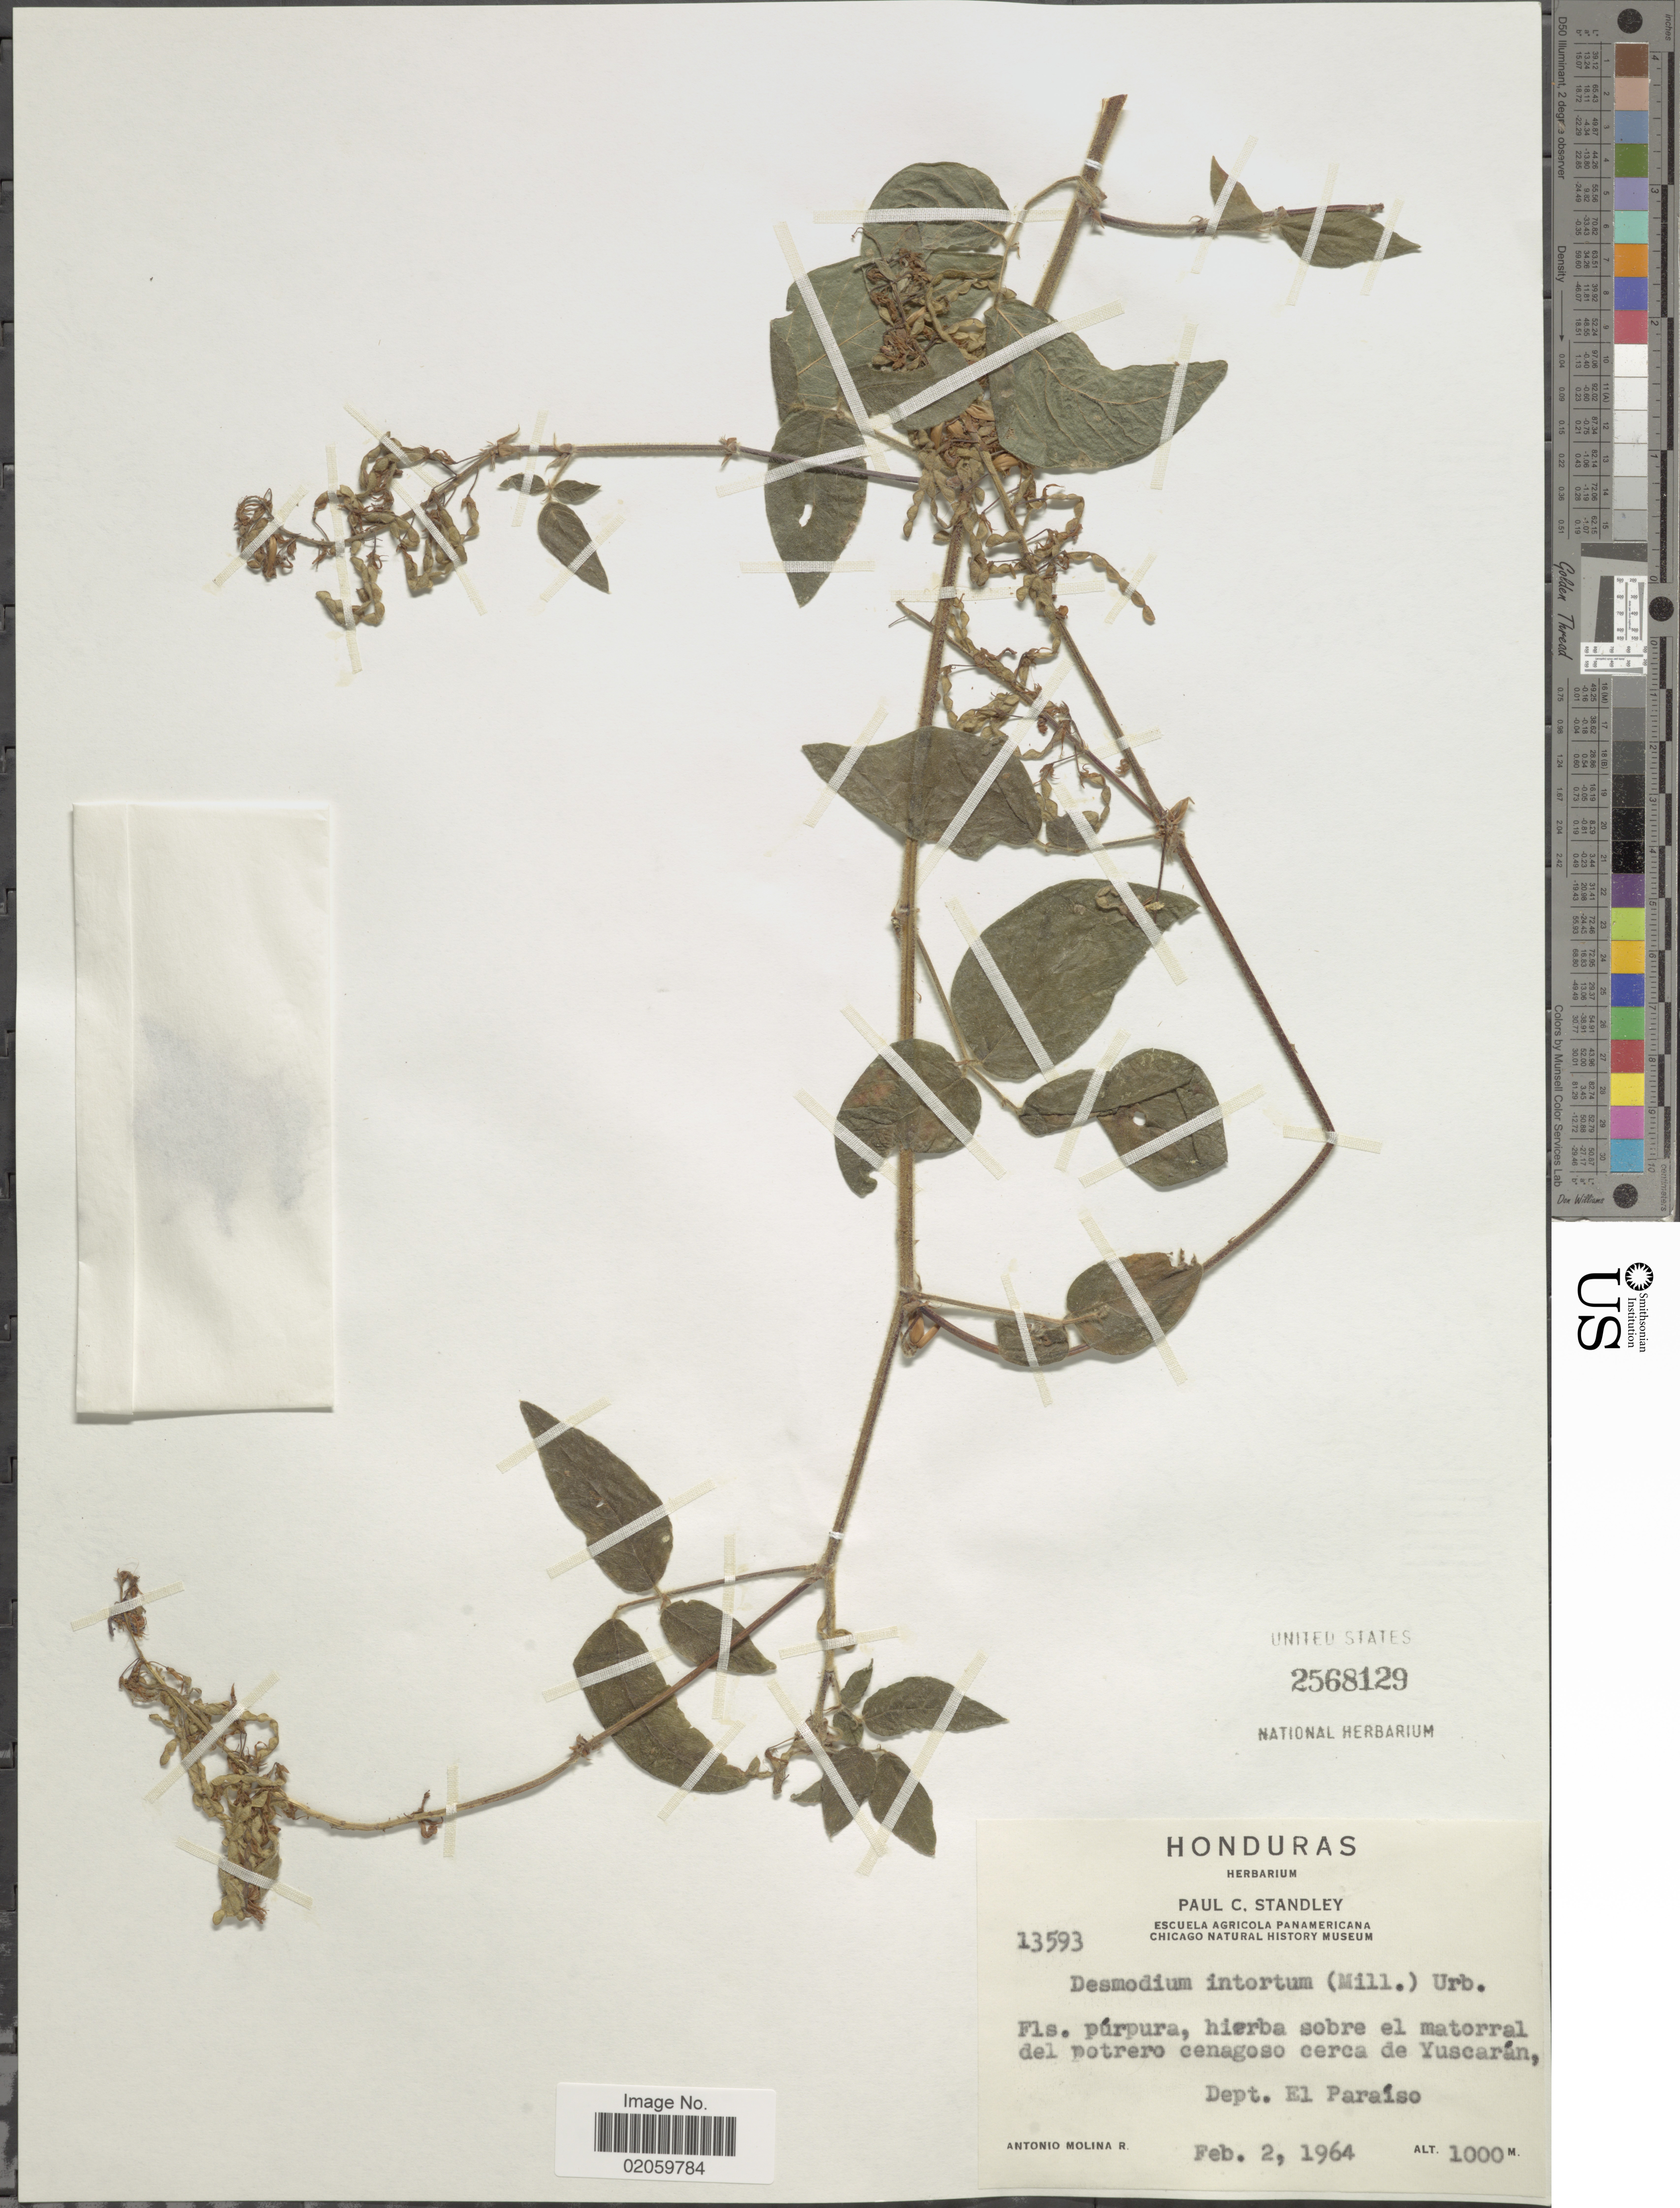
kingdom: Plantae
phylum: Tracheophyta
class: Magnoliopsida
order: Fabales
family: Fabaceae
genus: Desmodium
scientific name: Desmodium intortum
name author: (Mill.) Urb.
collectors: A. Molina R.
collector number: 13593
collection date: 1964-02-02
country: Honduras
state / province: El Paraíso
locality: Cerca de Yuscaran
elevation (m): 1000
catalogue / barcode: US 2568129